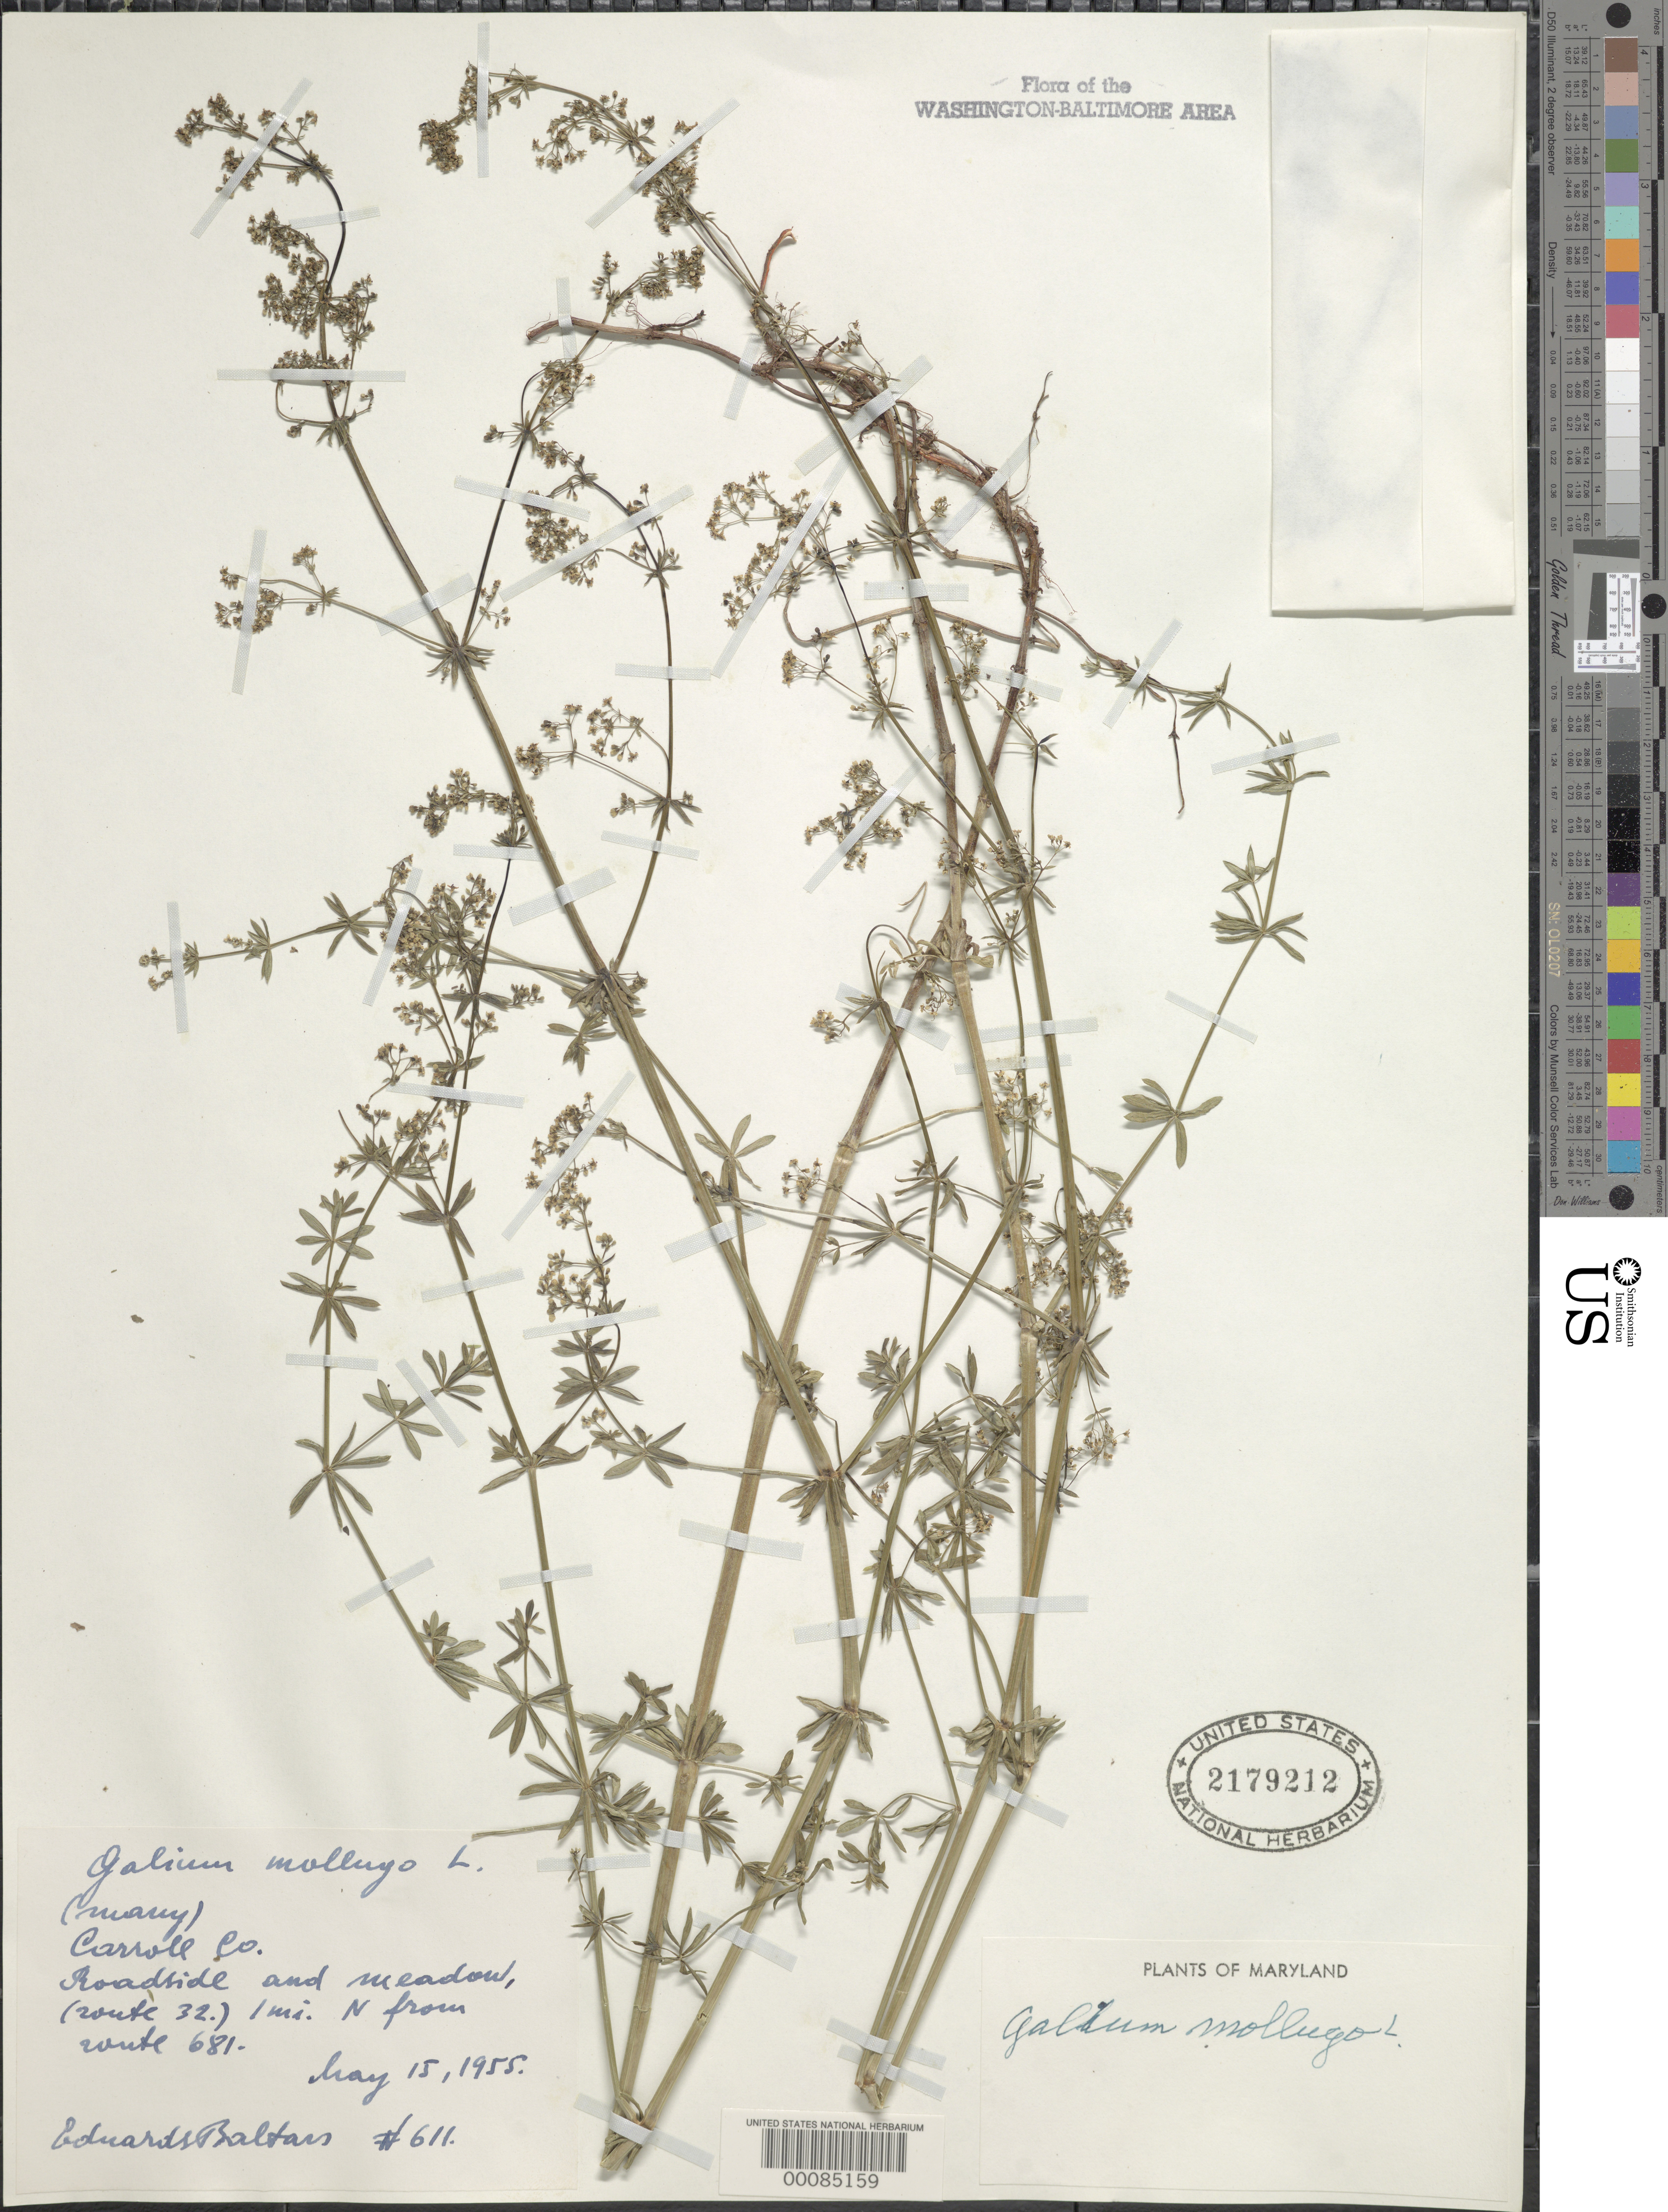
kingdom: Plantae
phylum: Tracheophyta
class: Magnoliopsida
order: Gentianales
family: Rubiaceae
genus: Galium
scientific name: Galium mollugo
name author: L.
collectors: E. Baltars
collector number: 611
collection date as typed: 15 May 1955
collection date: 1955-05-15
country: United States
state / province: Maryland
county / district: Carroll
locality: Route 32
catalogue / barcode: US 2179212